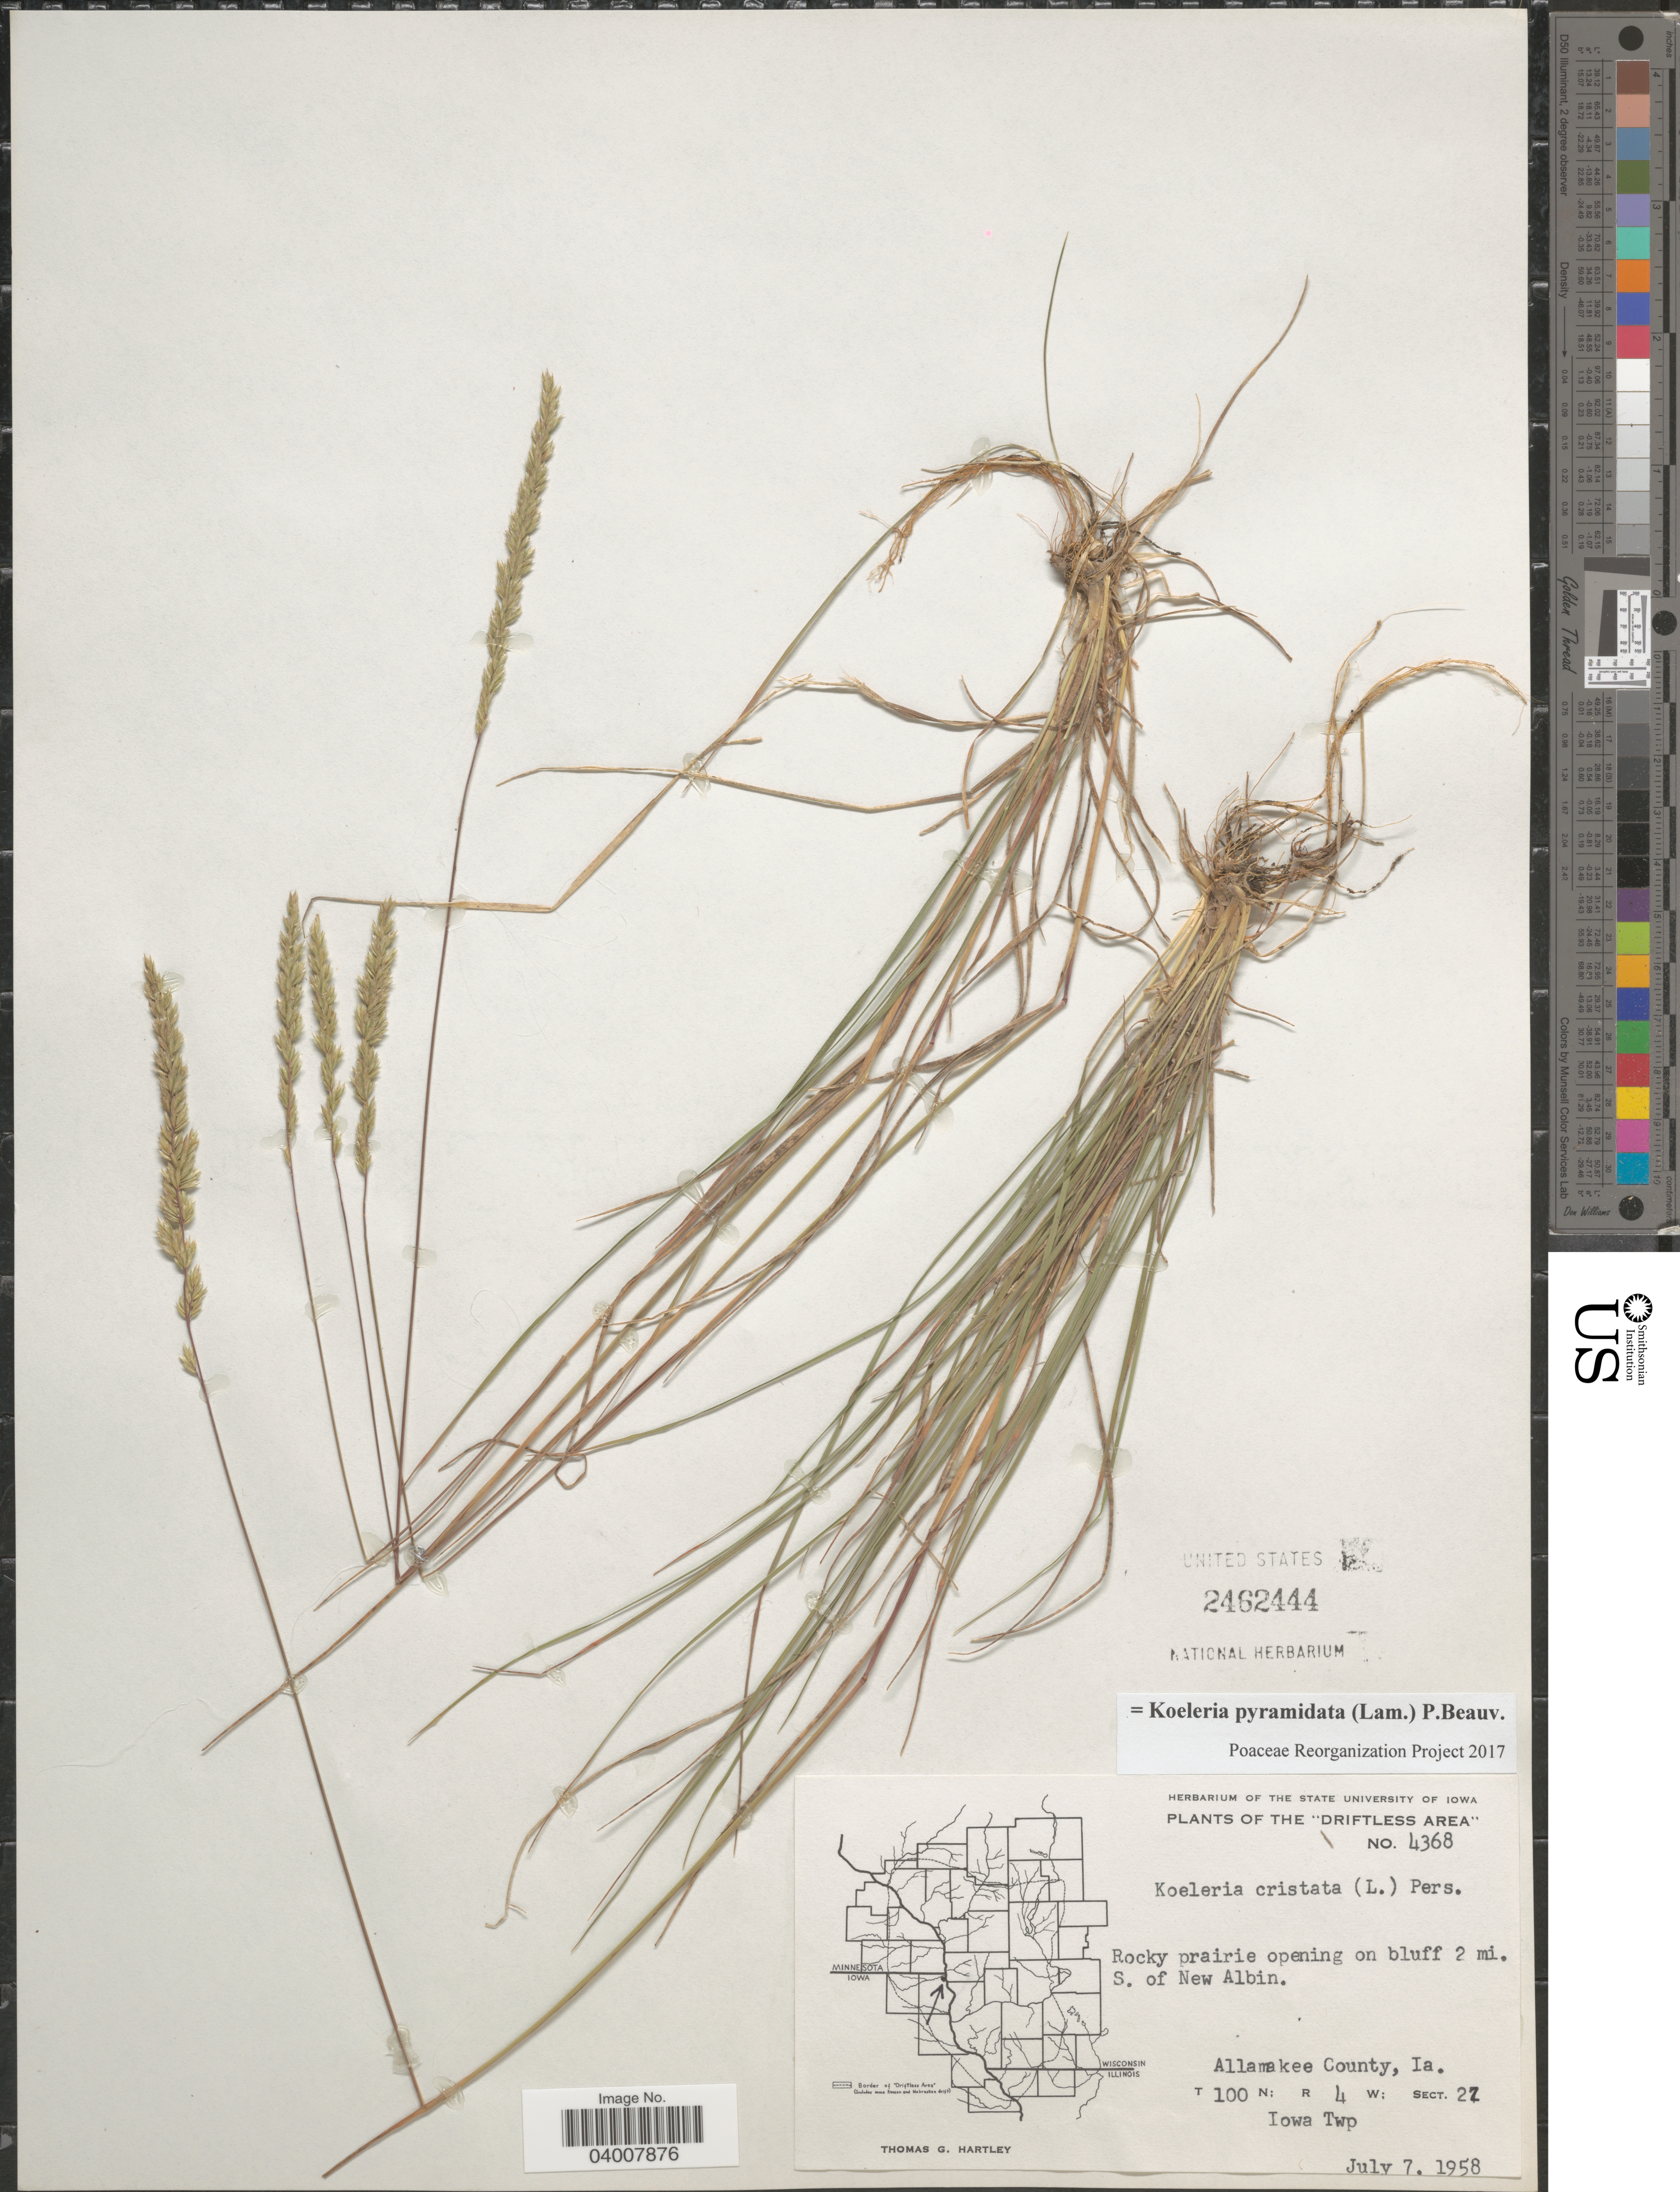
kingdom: Plantae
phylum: Tracheophyta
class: Liliopsida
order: Poales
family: Poaceae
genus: Koeleria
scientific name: Koeleria pyramidata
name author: (Lam.) P. Beauv.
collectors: T. G. Hartley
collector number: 4368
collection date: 1958-07-07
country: United States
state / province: Iowa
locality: The "Driftless Area". Rocky prairie opening on bluff 2 mi. S. of New Albin. Allamakee County. T100N: R4W: Sect. 22. Iowa Twp.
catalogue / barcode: US 2462444